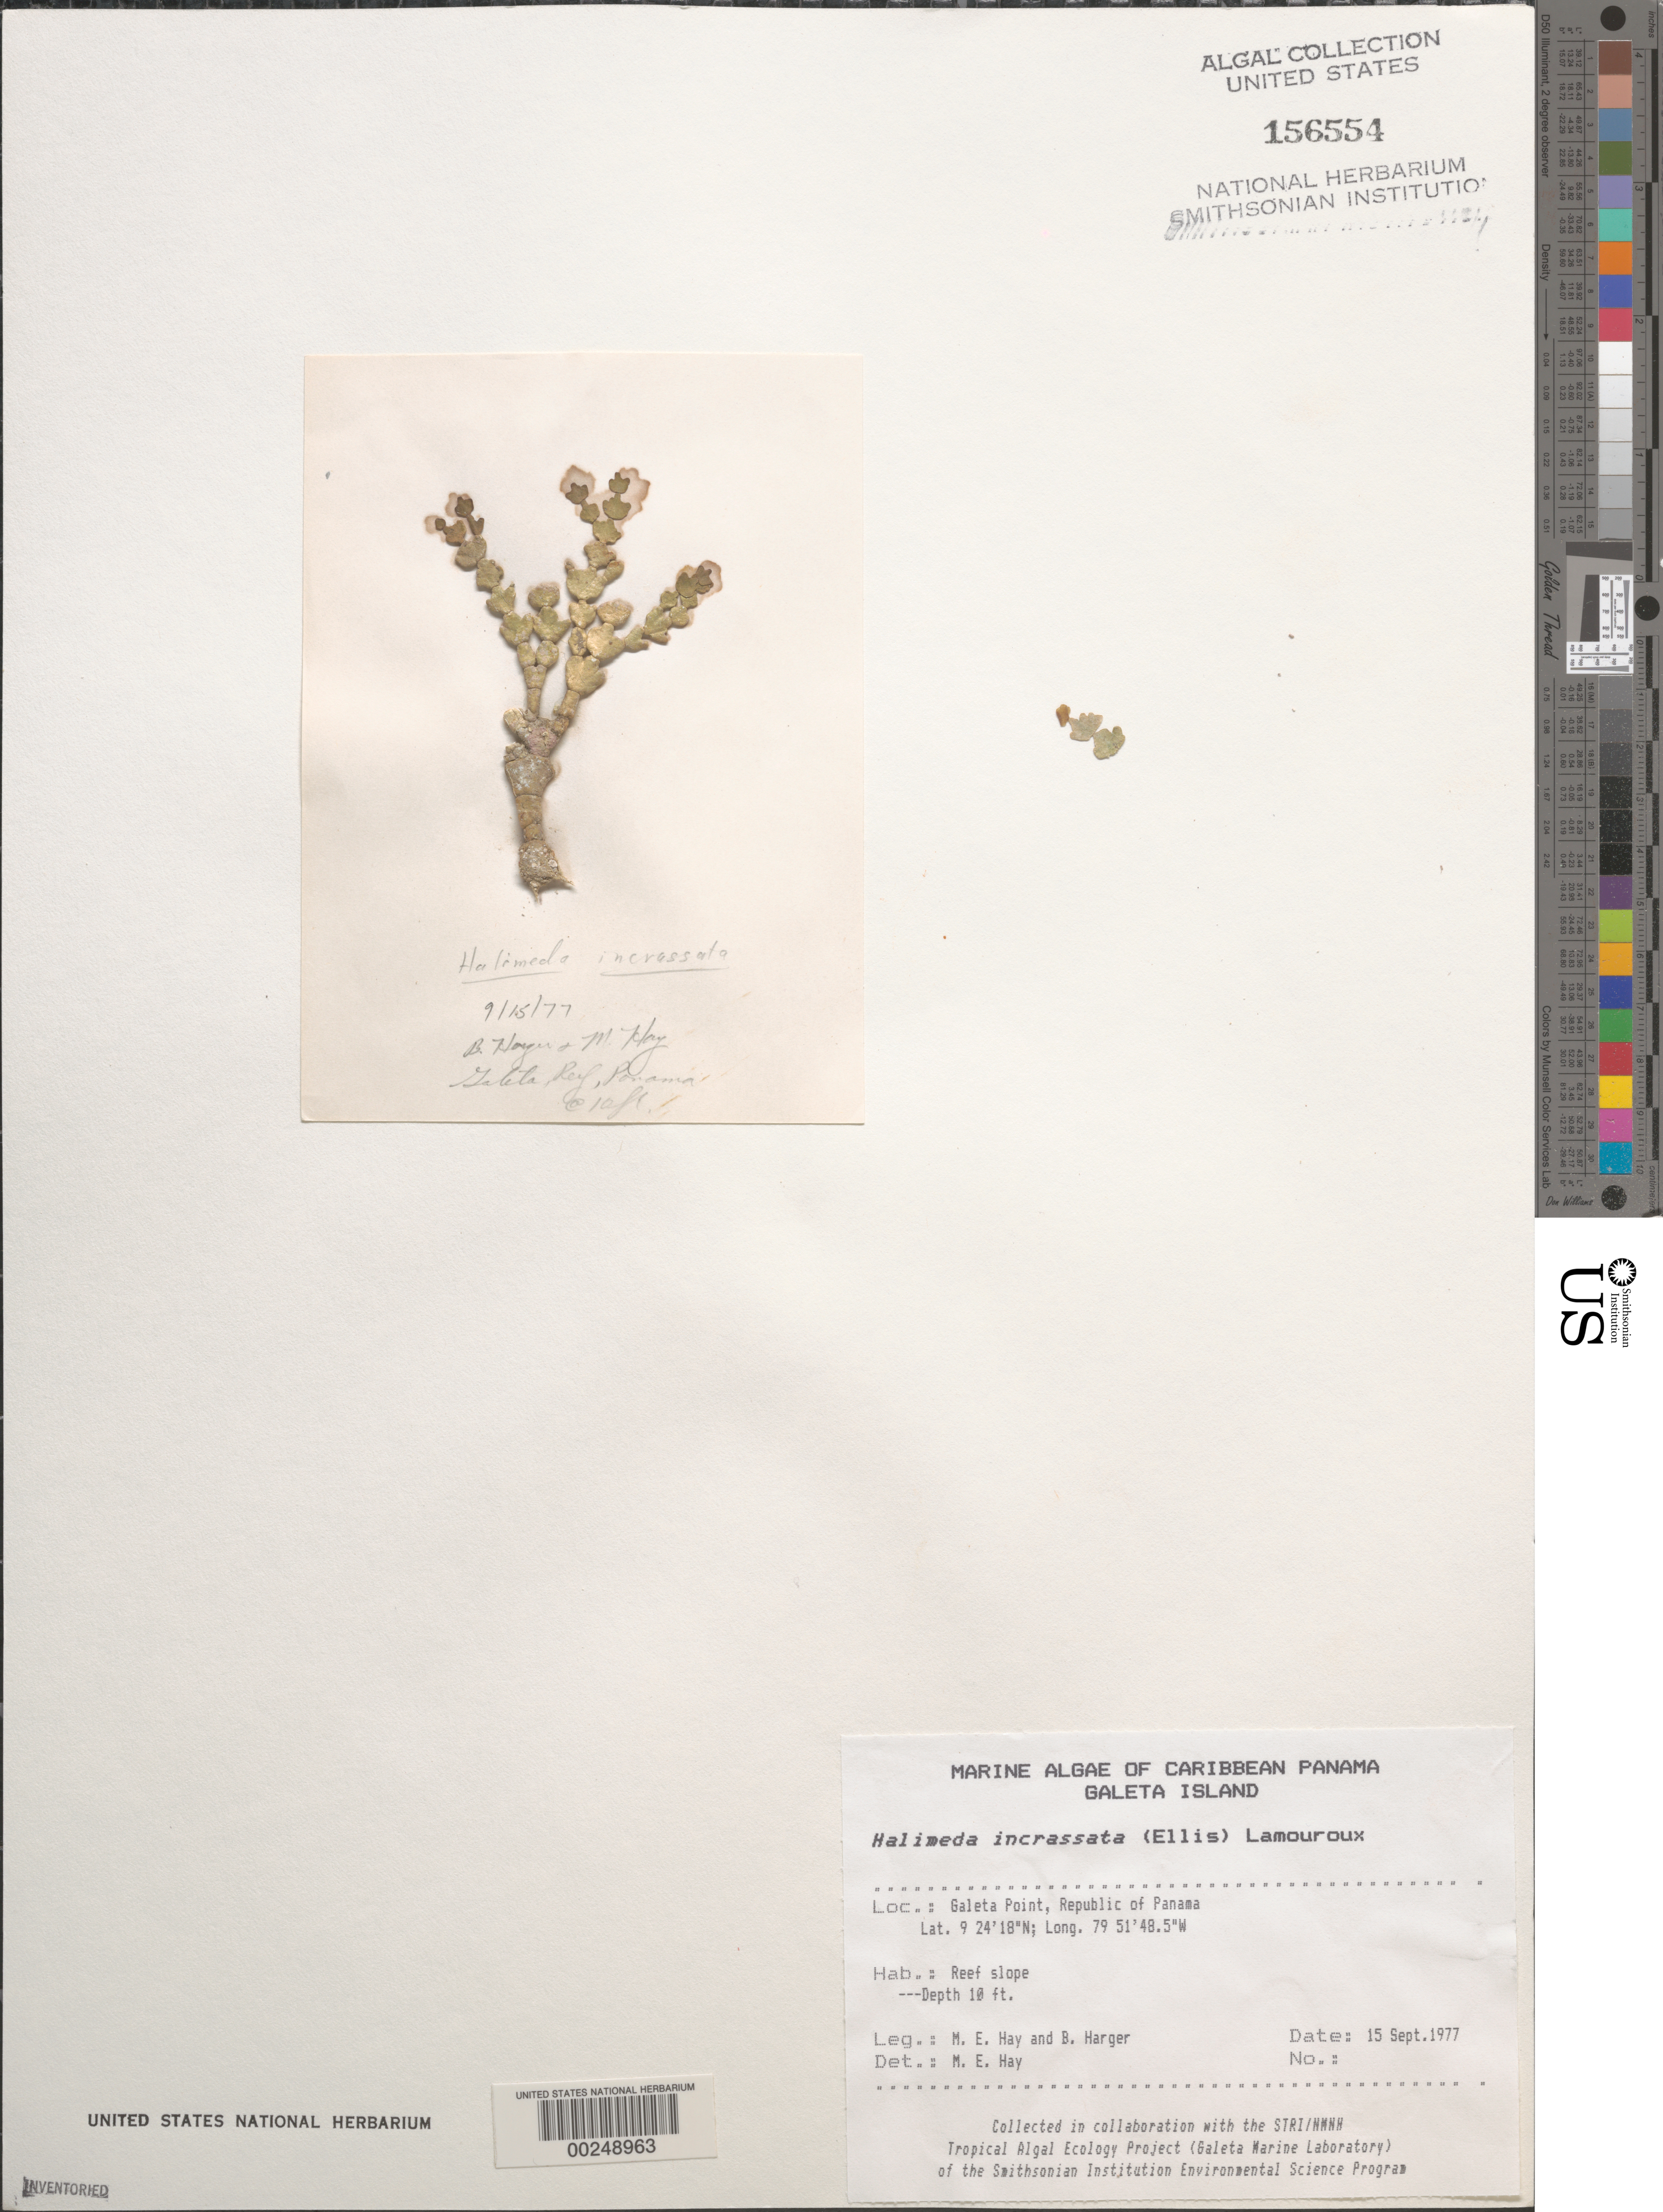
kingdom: Plantae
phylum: Chlorophyta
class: Ulvophyceae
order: Bryopsidales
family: Halimedaceae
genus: Halimeda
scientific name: Halimeda incrassata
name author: (J. Ellis) J.V.Lamouroux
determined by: Hay, M. E.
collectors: M. E. Hay & B. W. Harger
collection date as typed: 15 Sep 1977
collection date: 1977-09-15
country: Panama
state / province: Colón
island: Galeta Island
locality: Galeta Point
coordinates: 9 24' 18" N, 79 51' 48.5" W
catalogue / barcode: US 156554